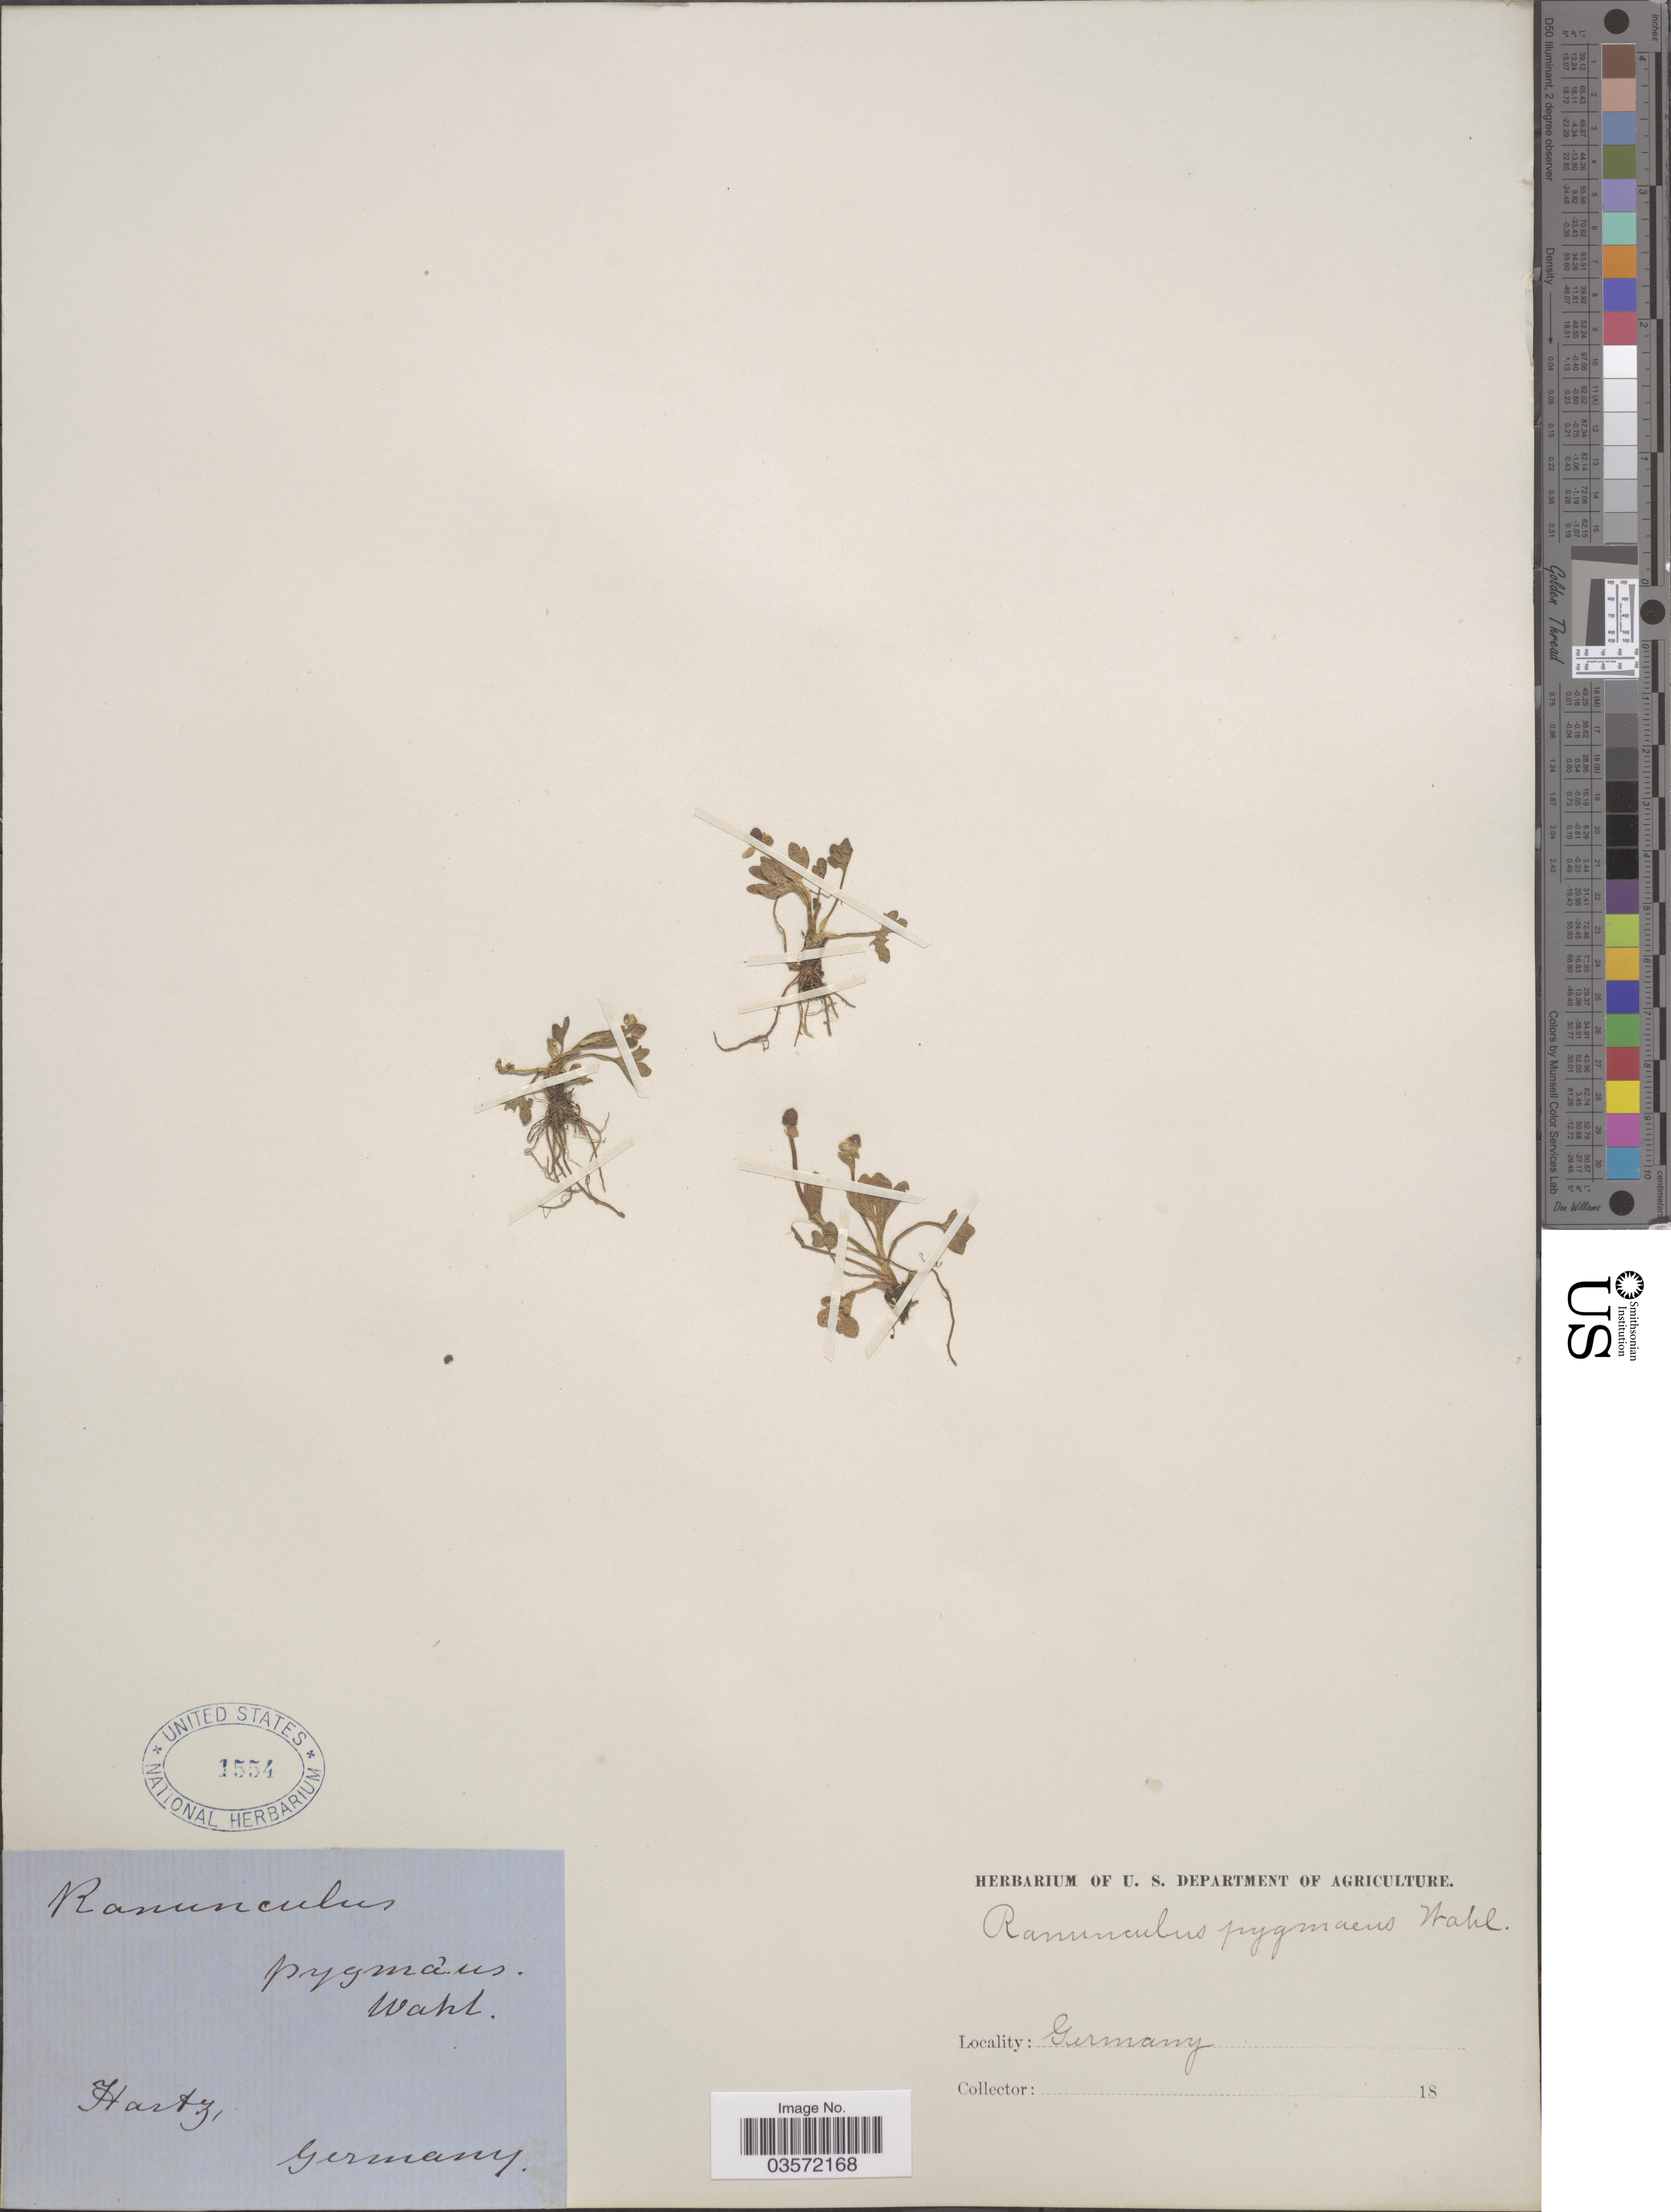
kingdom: Plantae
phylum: Tracheophyta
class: Magnoliopsida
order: Ranunculales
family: Ranunculaceae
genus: Ranunculus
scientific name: Ranunculus pygmaeus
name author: Wahlenb.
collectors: -. Hartz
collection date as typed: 18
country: Germany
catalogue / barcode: US 1554